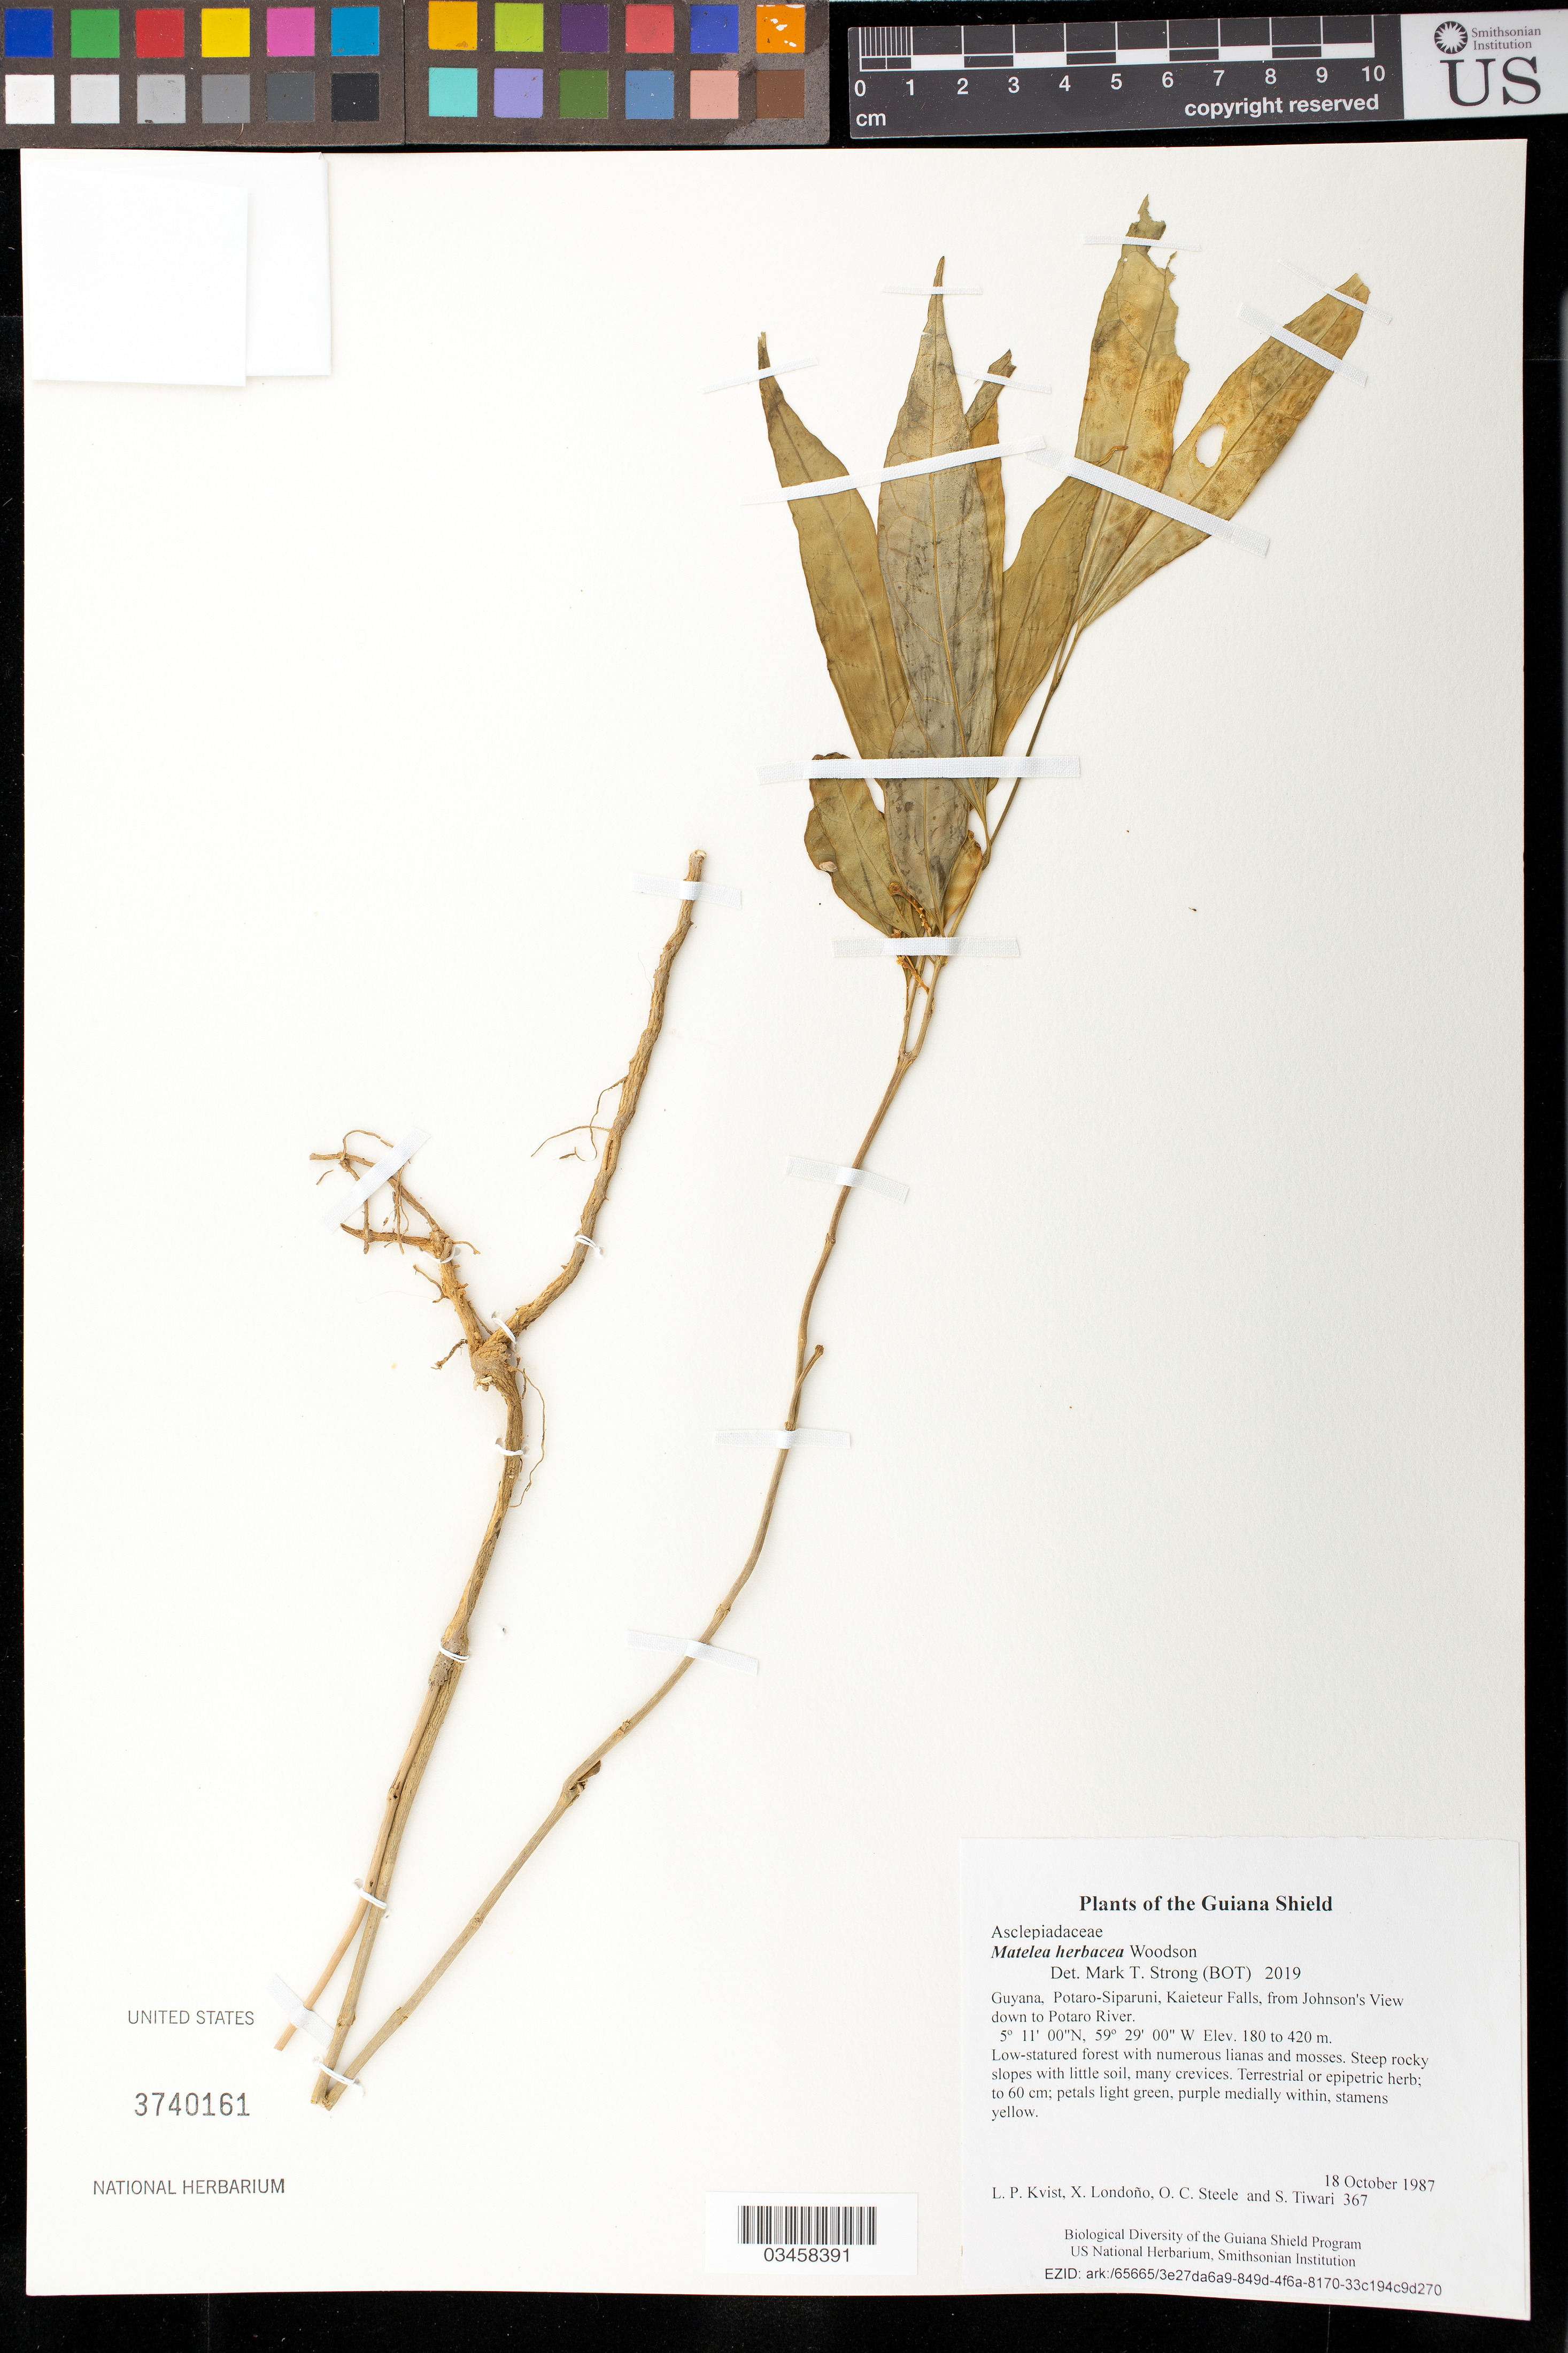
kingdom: Plantae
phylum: Tracheophyta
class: Magnoliopsida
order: Gentianales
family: Apocynaceae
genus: Matelea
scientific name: Matelea herbacea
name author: Woodson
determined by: Strong, Mark T., (BOT), Smithsonian Institution - National Museum of Natural History (UNITED STATES)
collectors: L. P. Kvist, X. Londoño, O. C. Steele & S. Tiwari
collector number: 367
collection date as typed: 18 October 1987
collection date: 1987-10-18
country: Guyana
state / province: Potaro-Siparuni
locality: Kaieteur Falls, from Johnson's View down to Potaro River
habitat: Low-statured forest with numerous lianas and mosses. Steep rocky slopes with little soil, many crevices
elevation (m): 180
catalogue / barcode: US 3740161